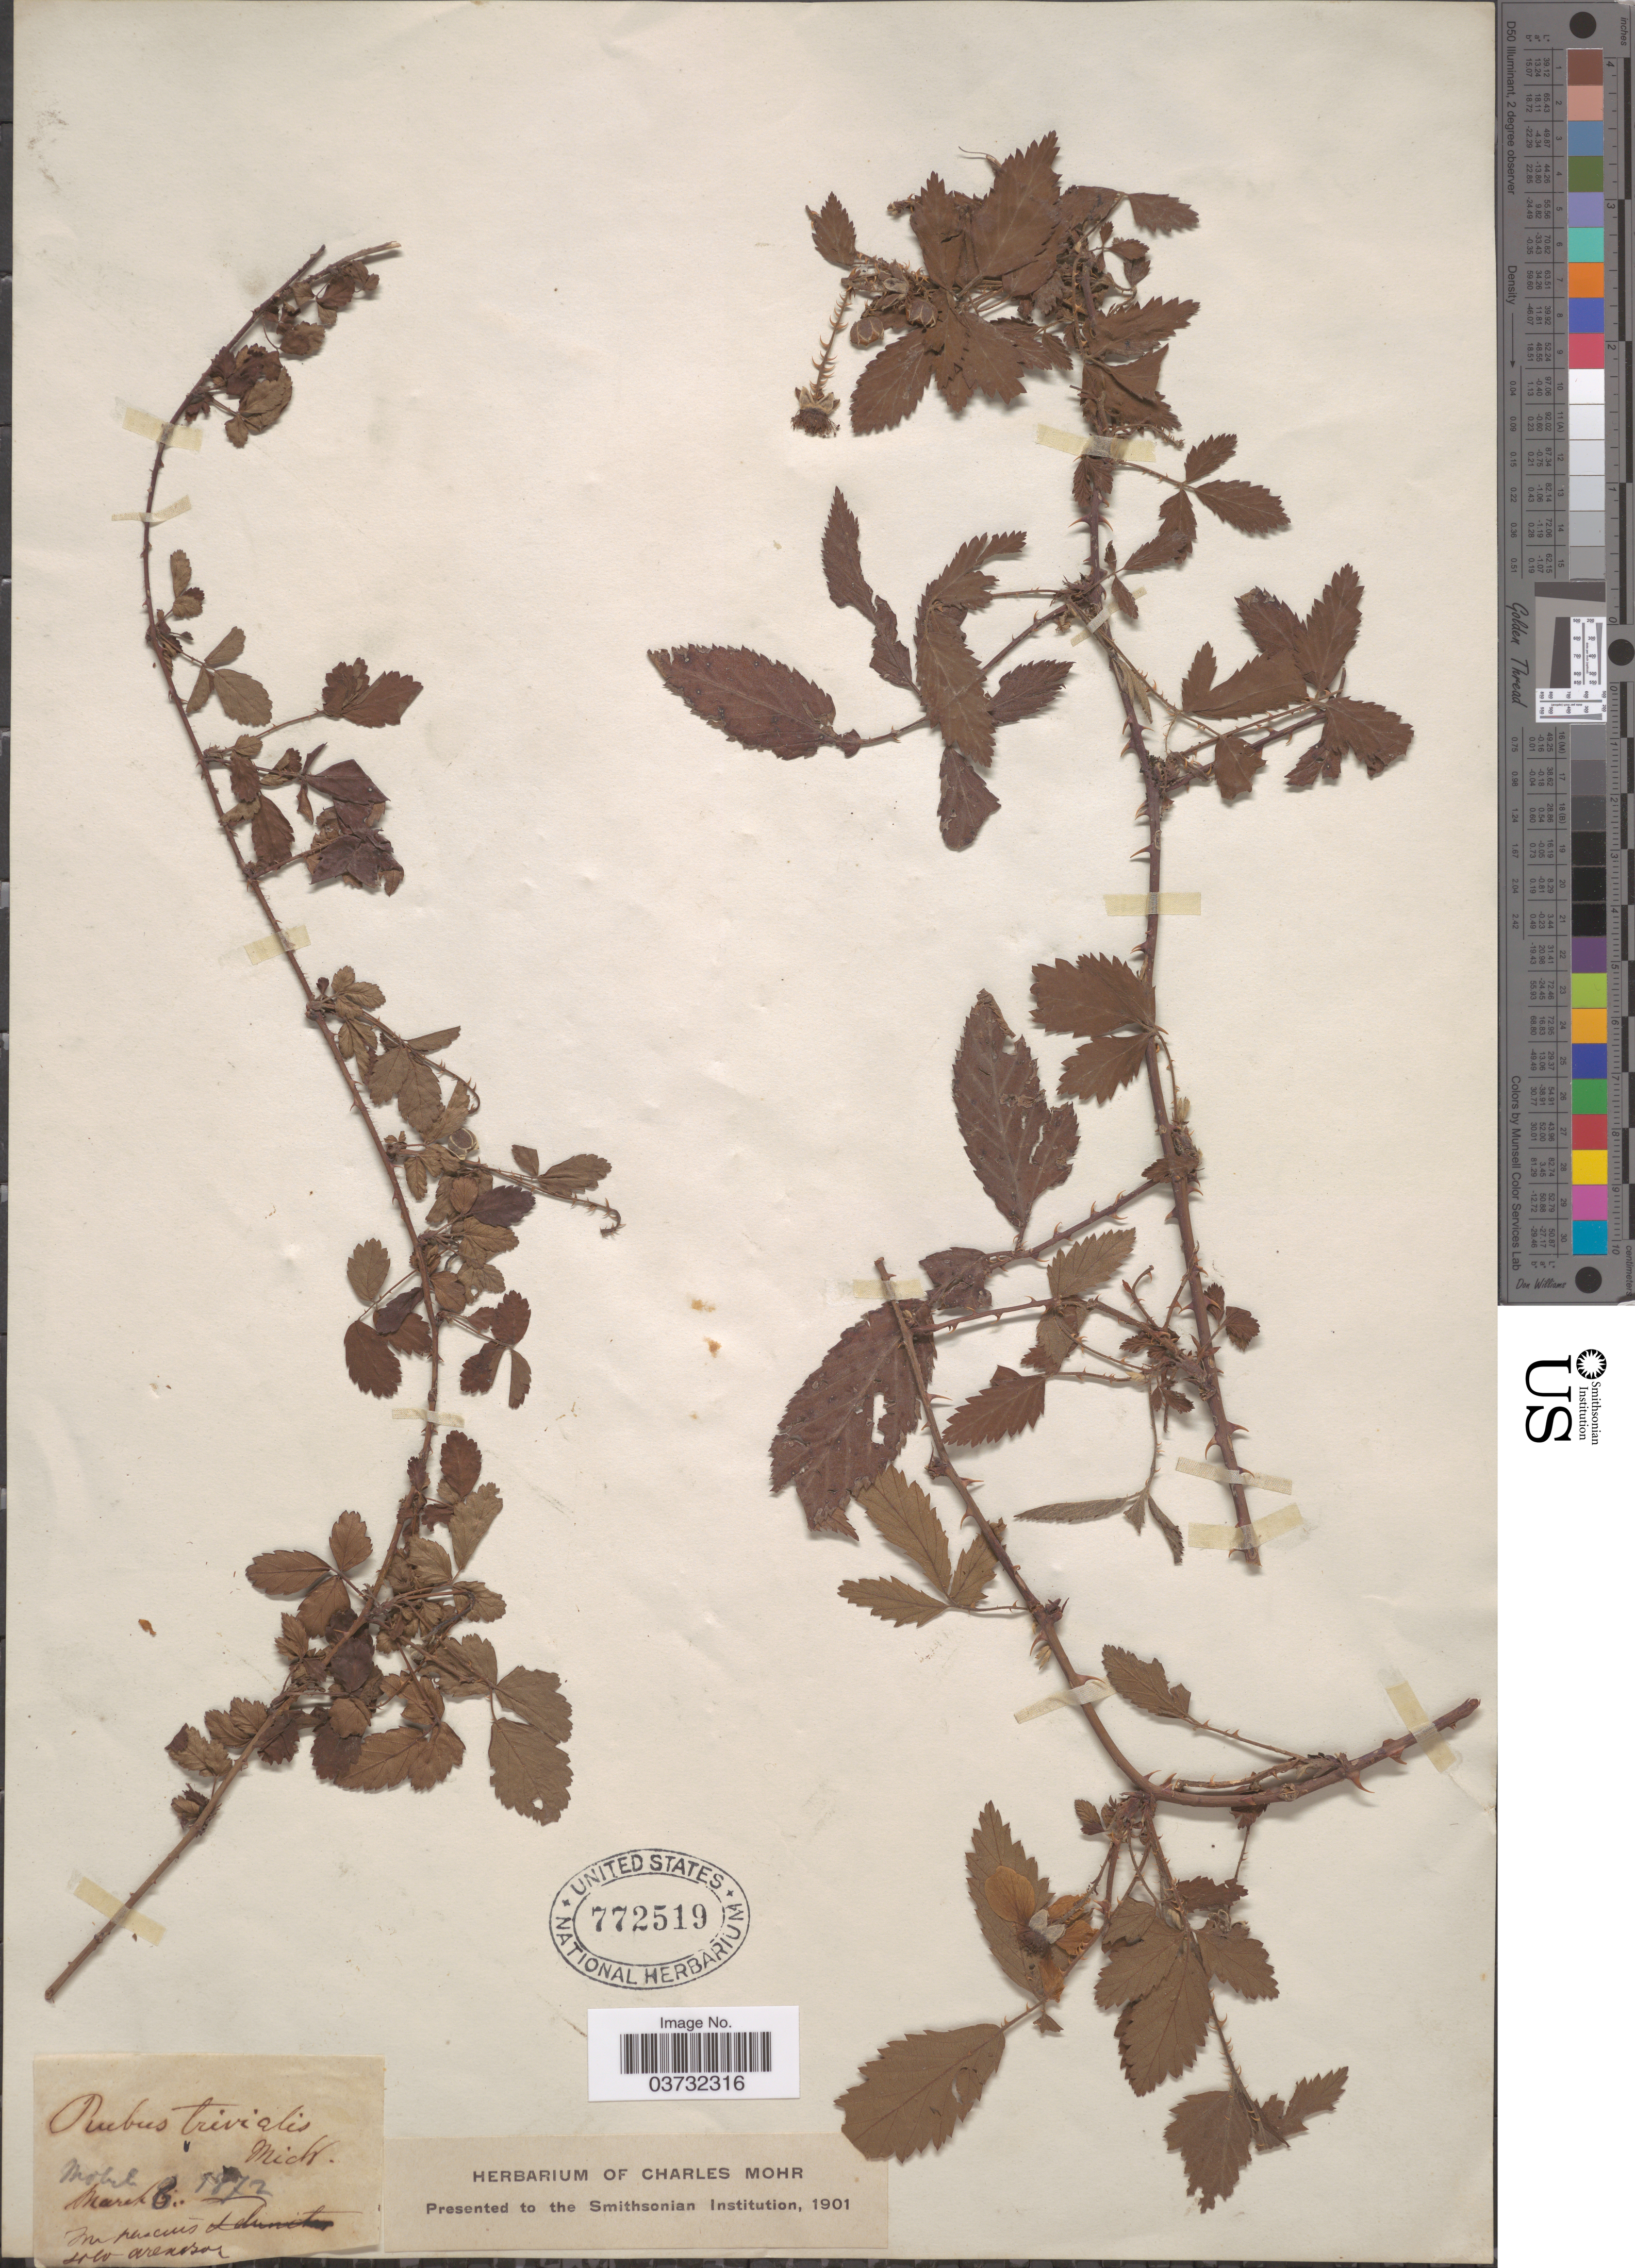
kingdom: Plantae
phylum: Tracheophyta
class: Magnoliopsida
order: Rosales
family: Rosaceae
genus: Rubus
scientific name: Rubus trivialis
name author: Michx.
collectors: ex herb. Charles Mohr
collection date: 1872-03-06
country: United States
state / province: Alabama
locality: Mobile. In pascuis Loco arenosis.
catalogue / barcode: US 772519